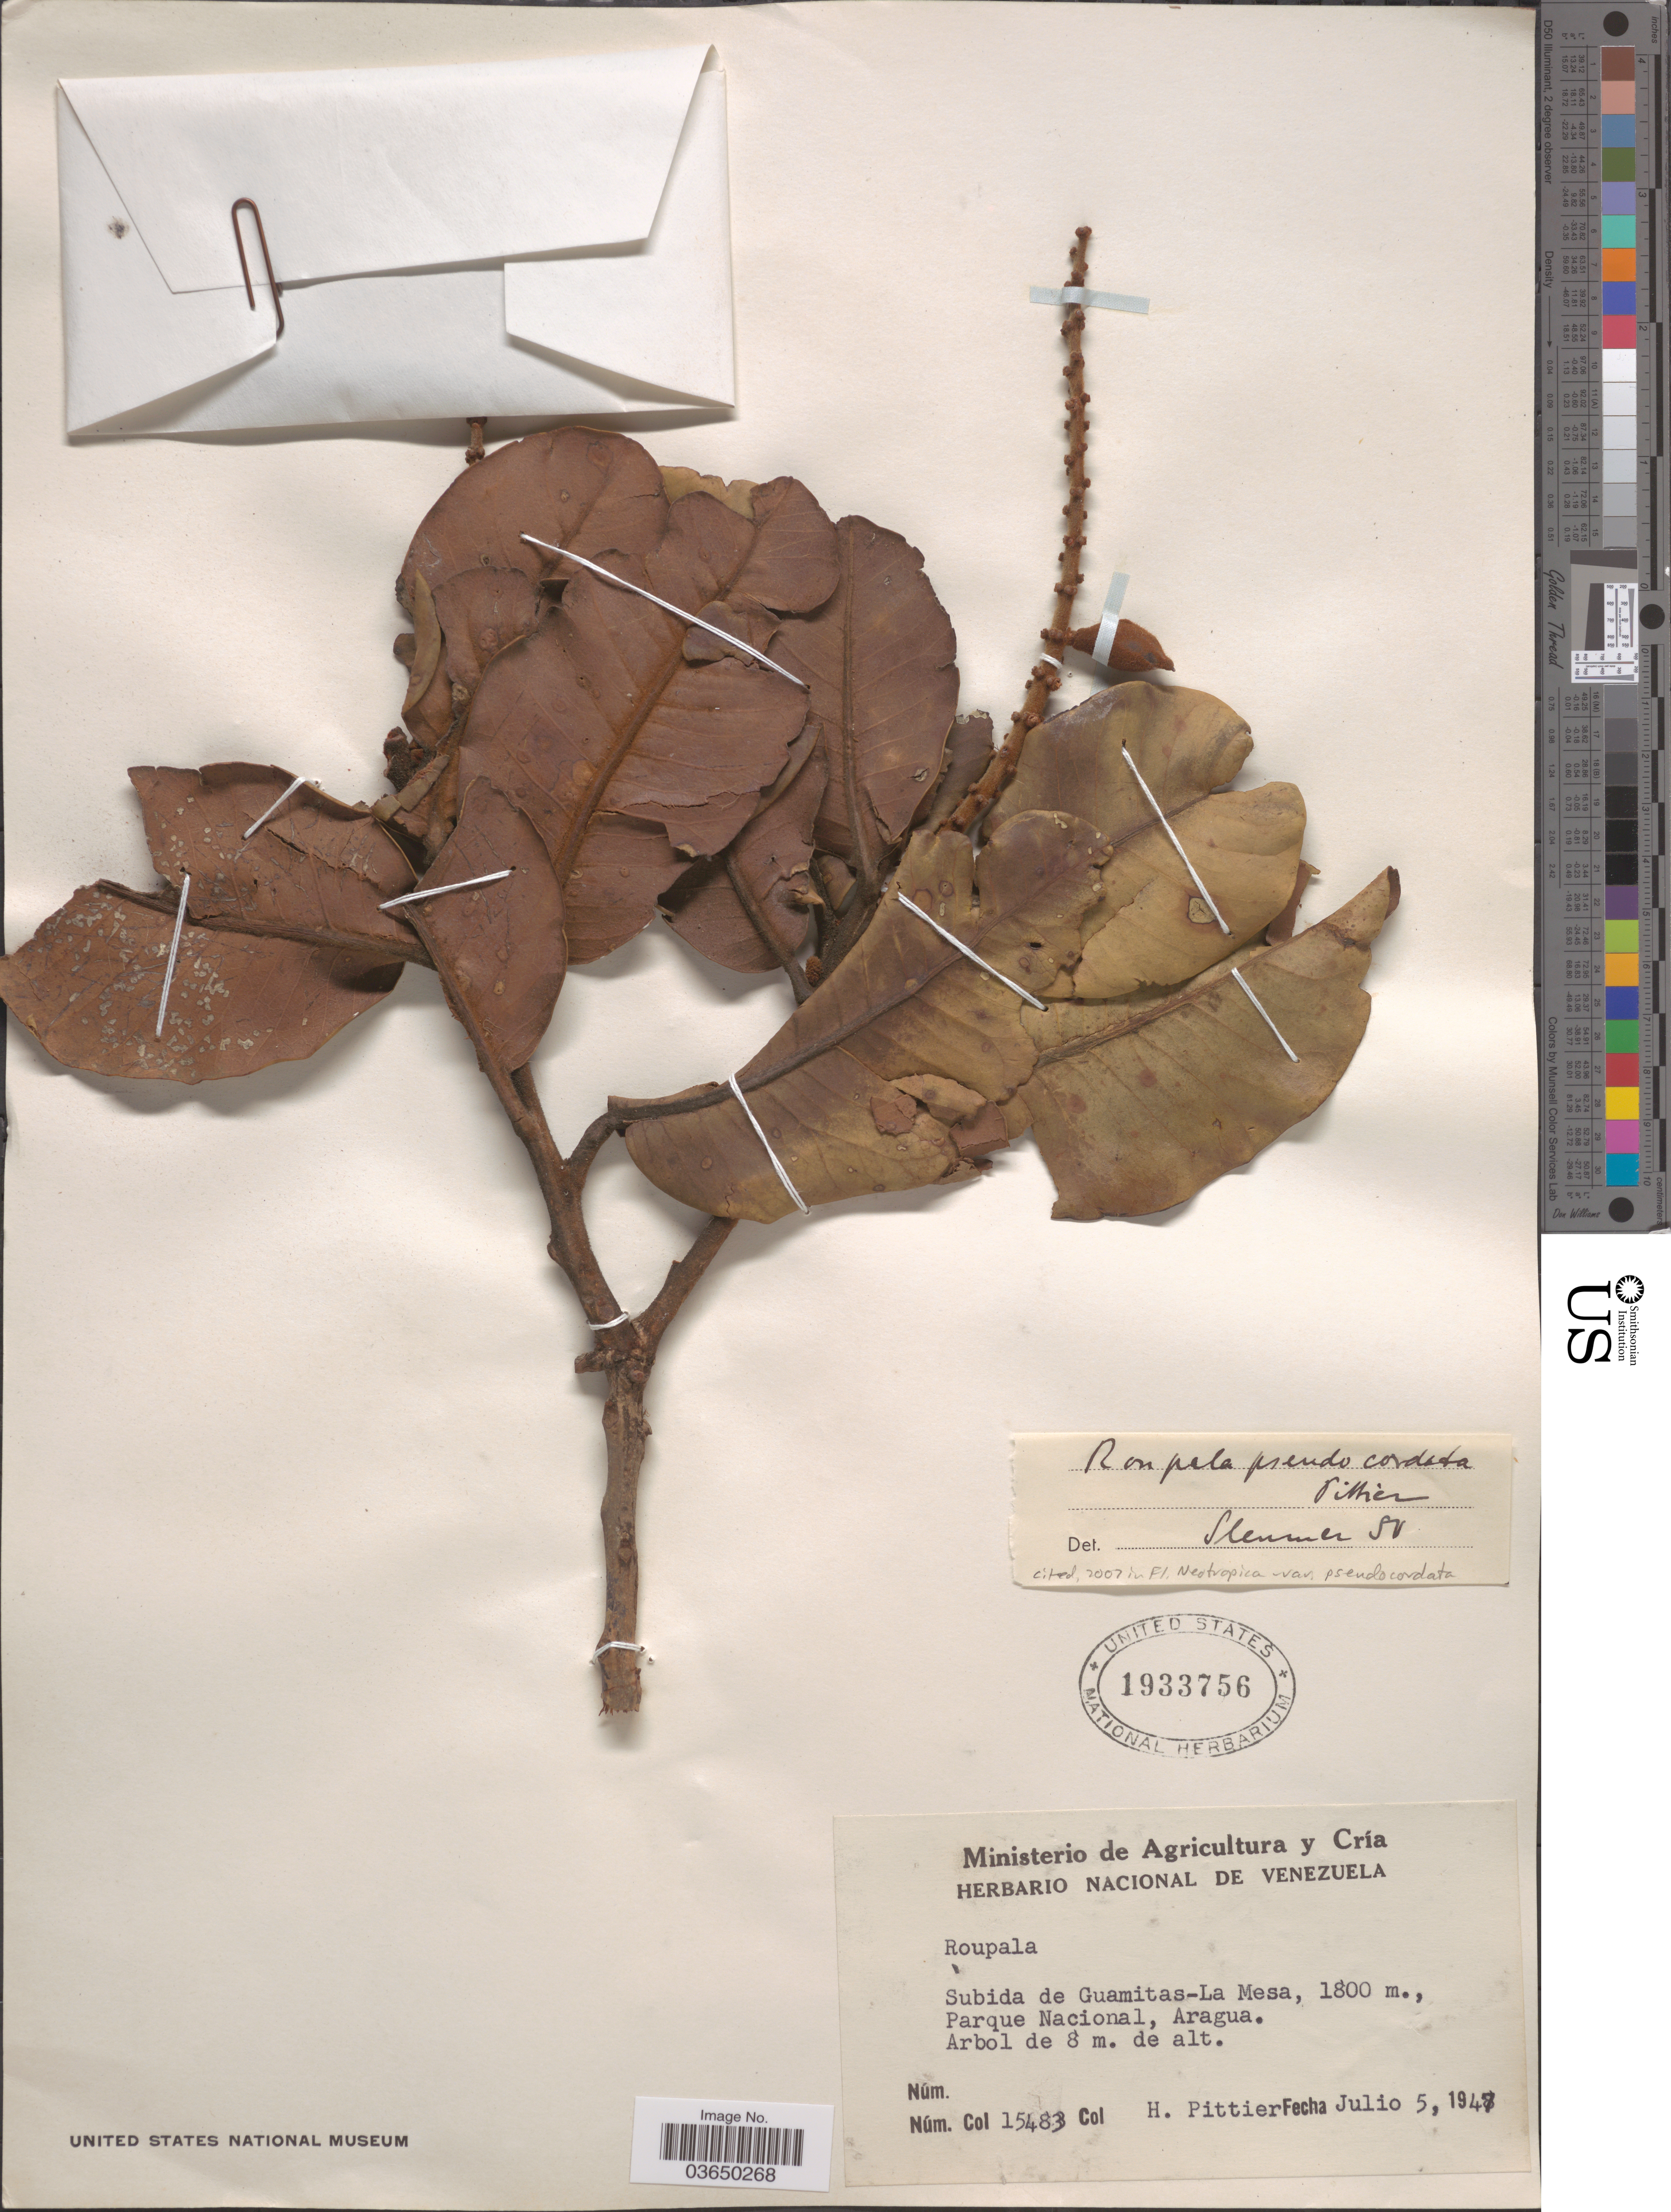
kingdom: Plantae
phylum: Tracheophyta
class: Magnoliopsida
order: Proteales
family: Proteaceae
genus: Roupala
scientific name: Roupala pseudocordata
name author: Pittier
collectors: H. F. Pittier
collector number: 15483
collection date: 1947-07-05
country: Venezuela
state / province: Aragua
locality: Subida de Guamitas-La Mesa, Parque Nacional.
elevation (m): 1800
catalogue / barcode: US 1933756